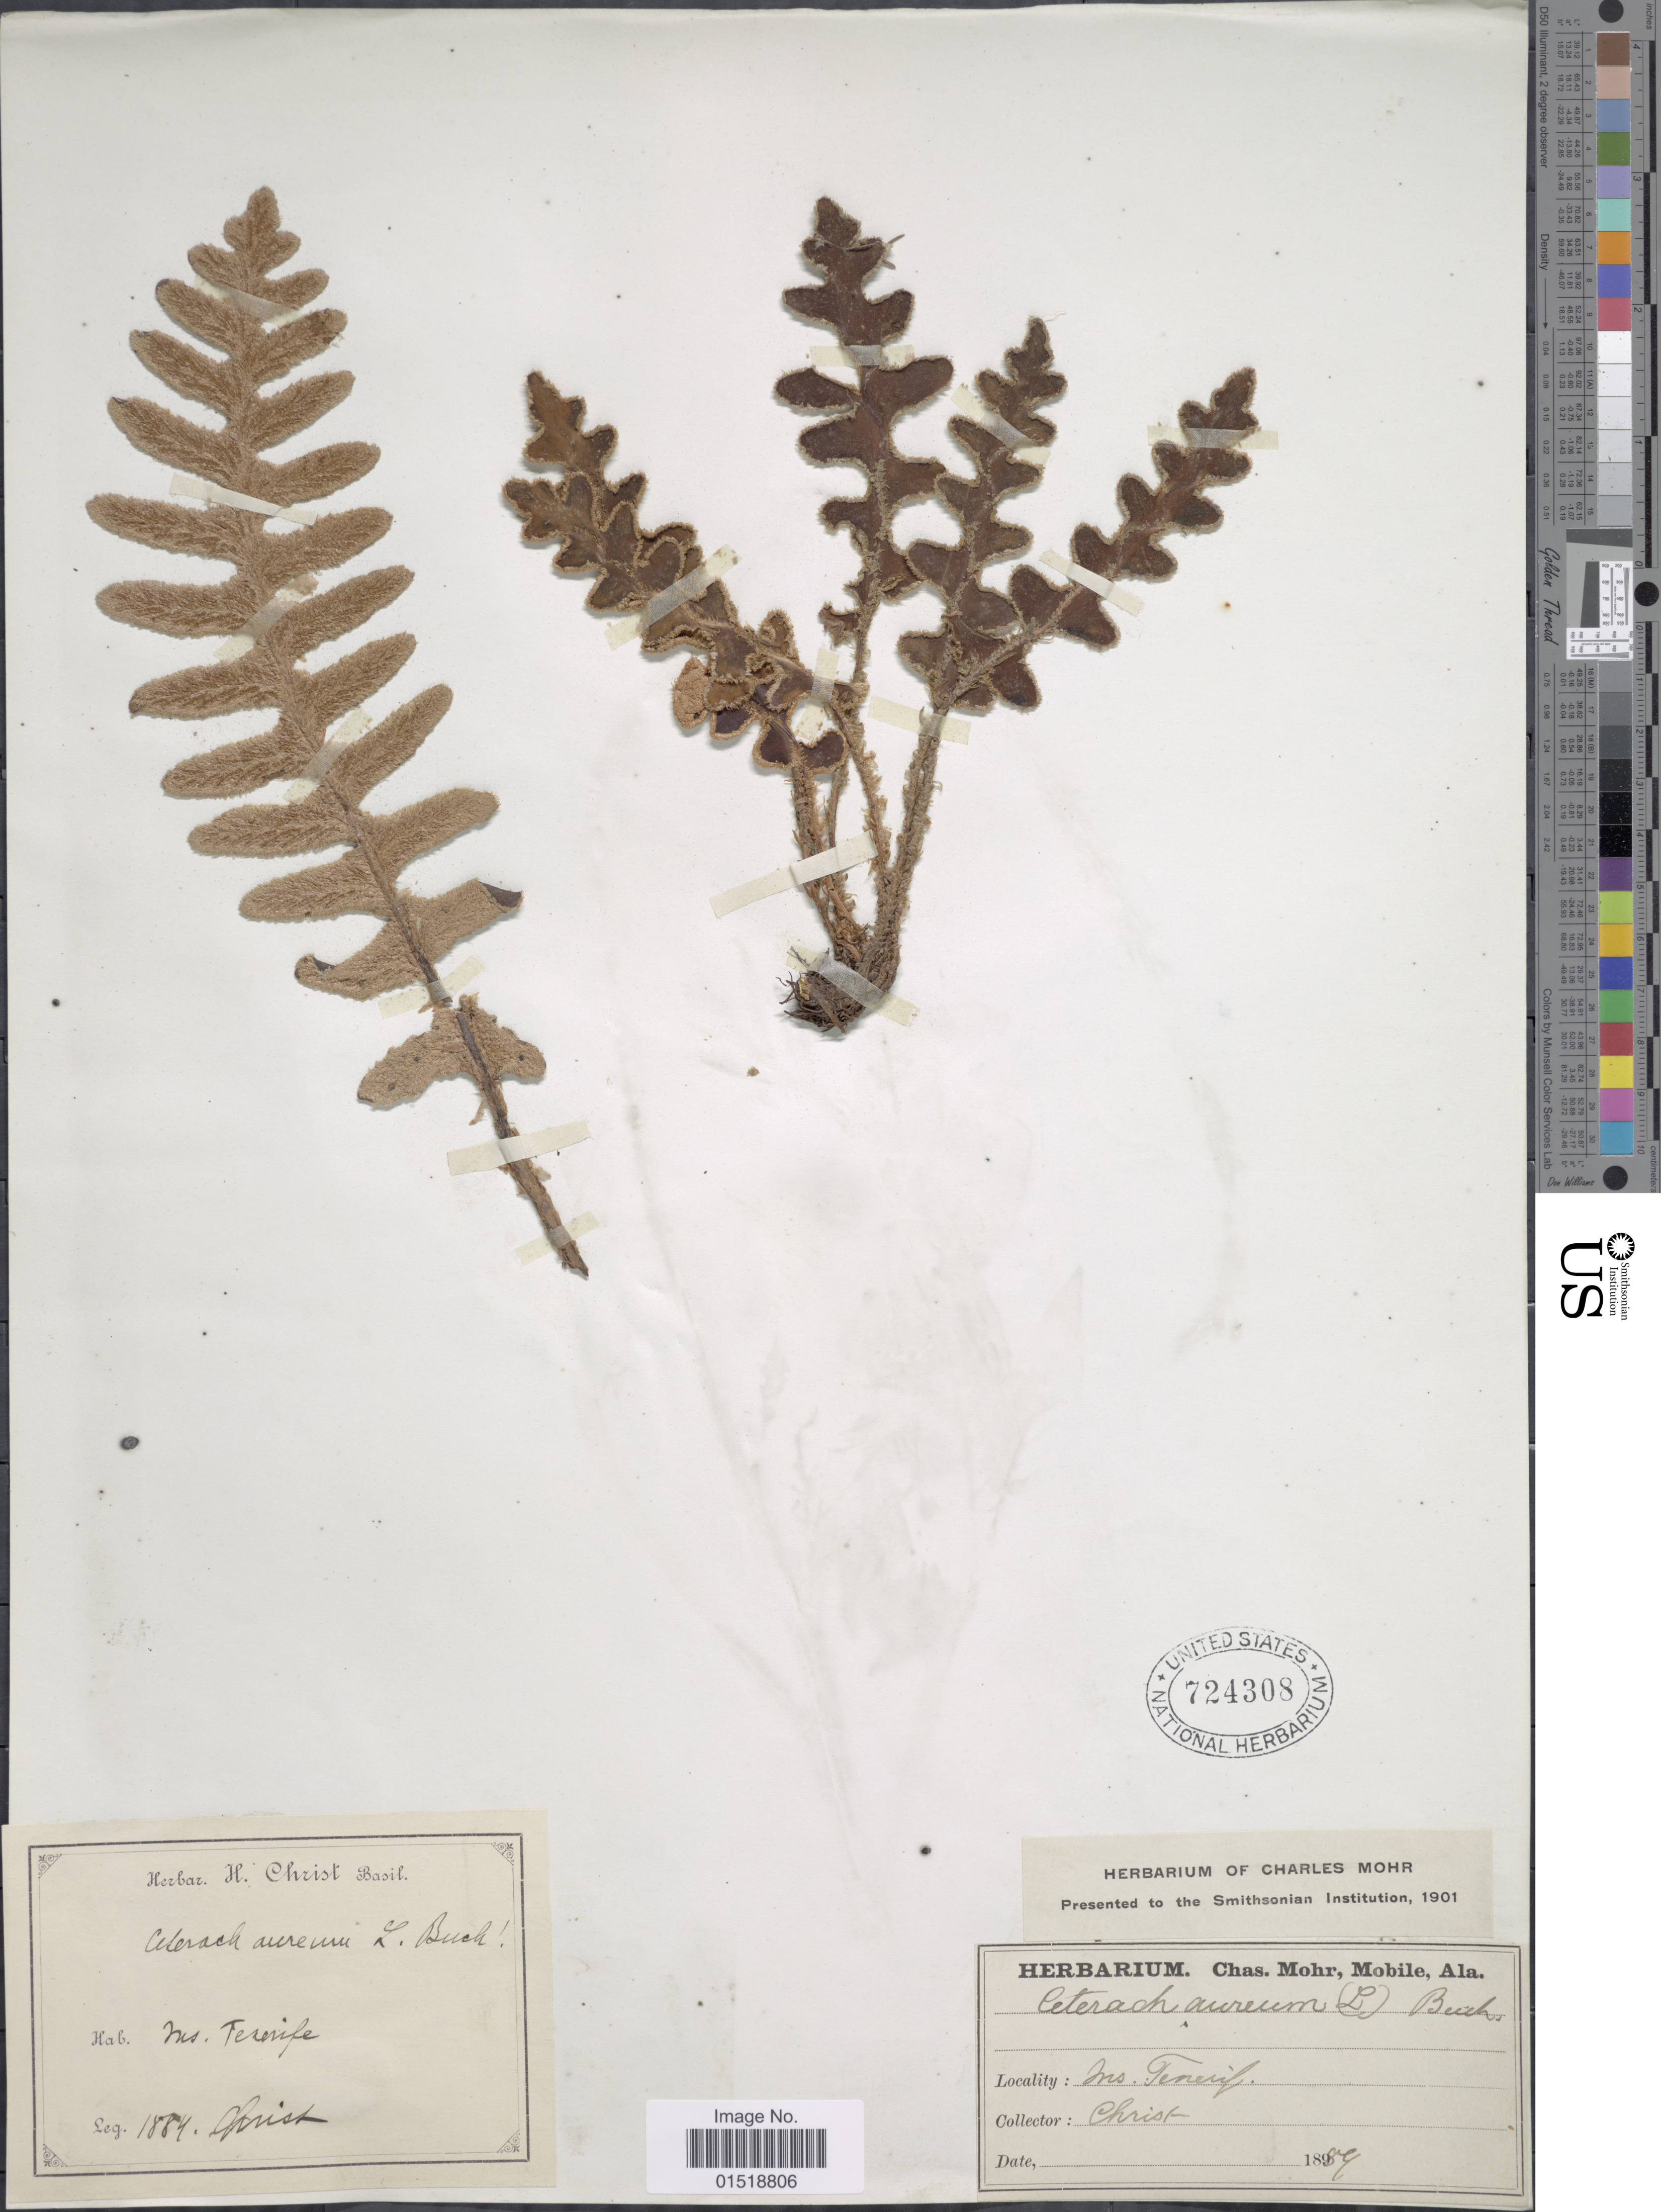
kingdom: Plantae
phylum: Tracheophyta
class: Polypodiopsida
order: Polypodiales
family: Aspleniaceae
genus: Asplenium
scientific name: Asplenium aureum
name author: Cav.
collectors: H. Christ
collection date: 1884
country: Spain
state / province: Canarias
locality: Ms. Tenerife.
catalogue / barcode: US 724308